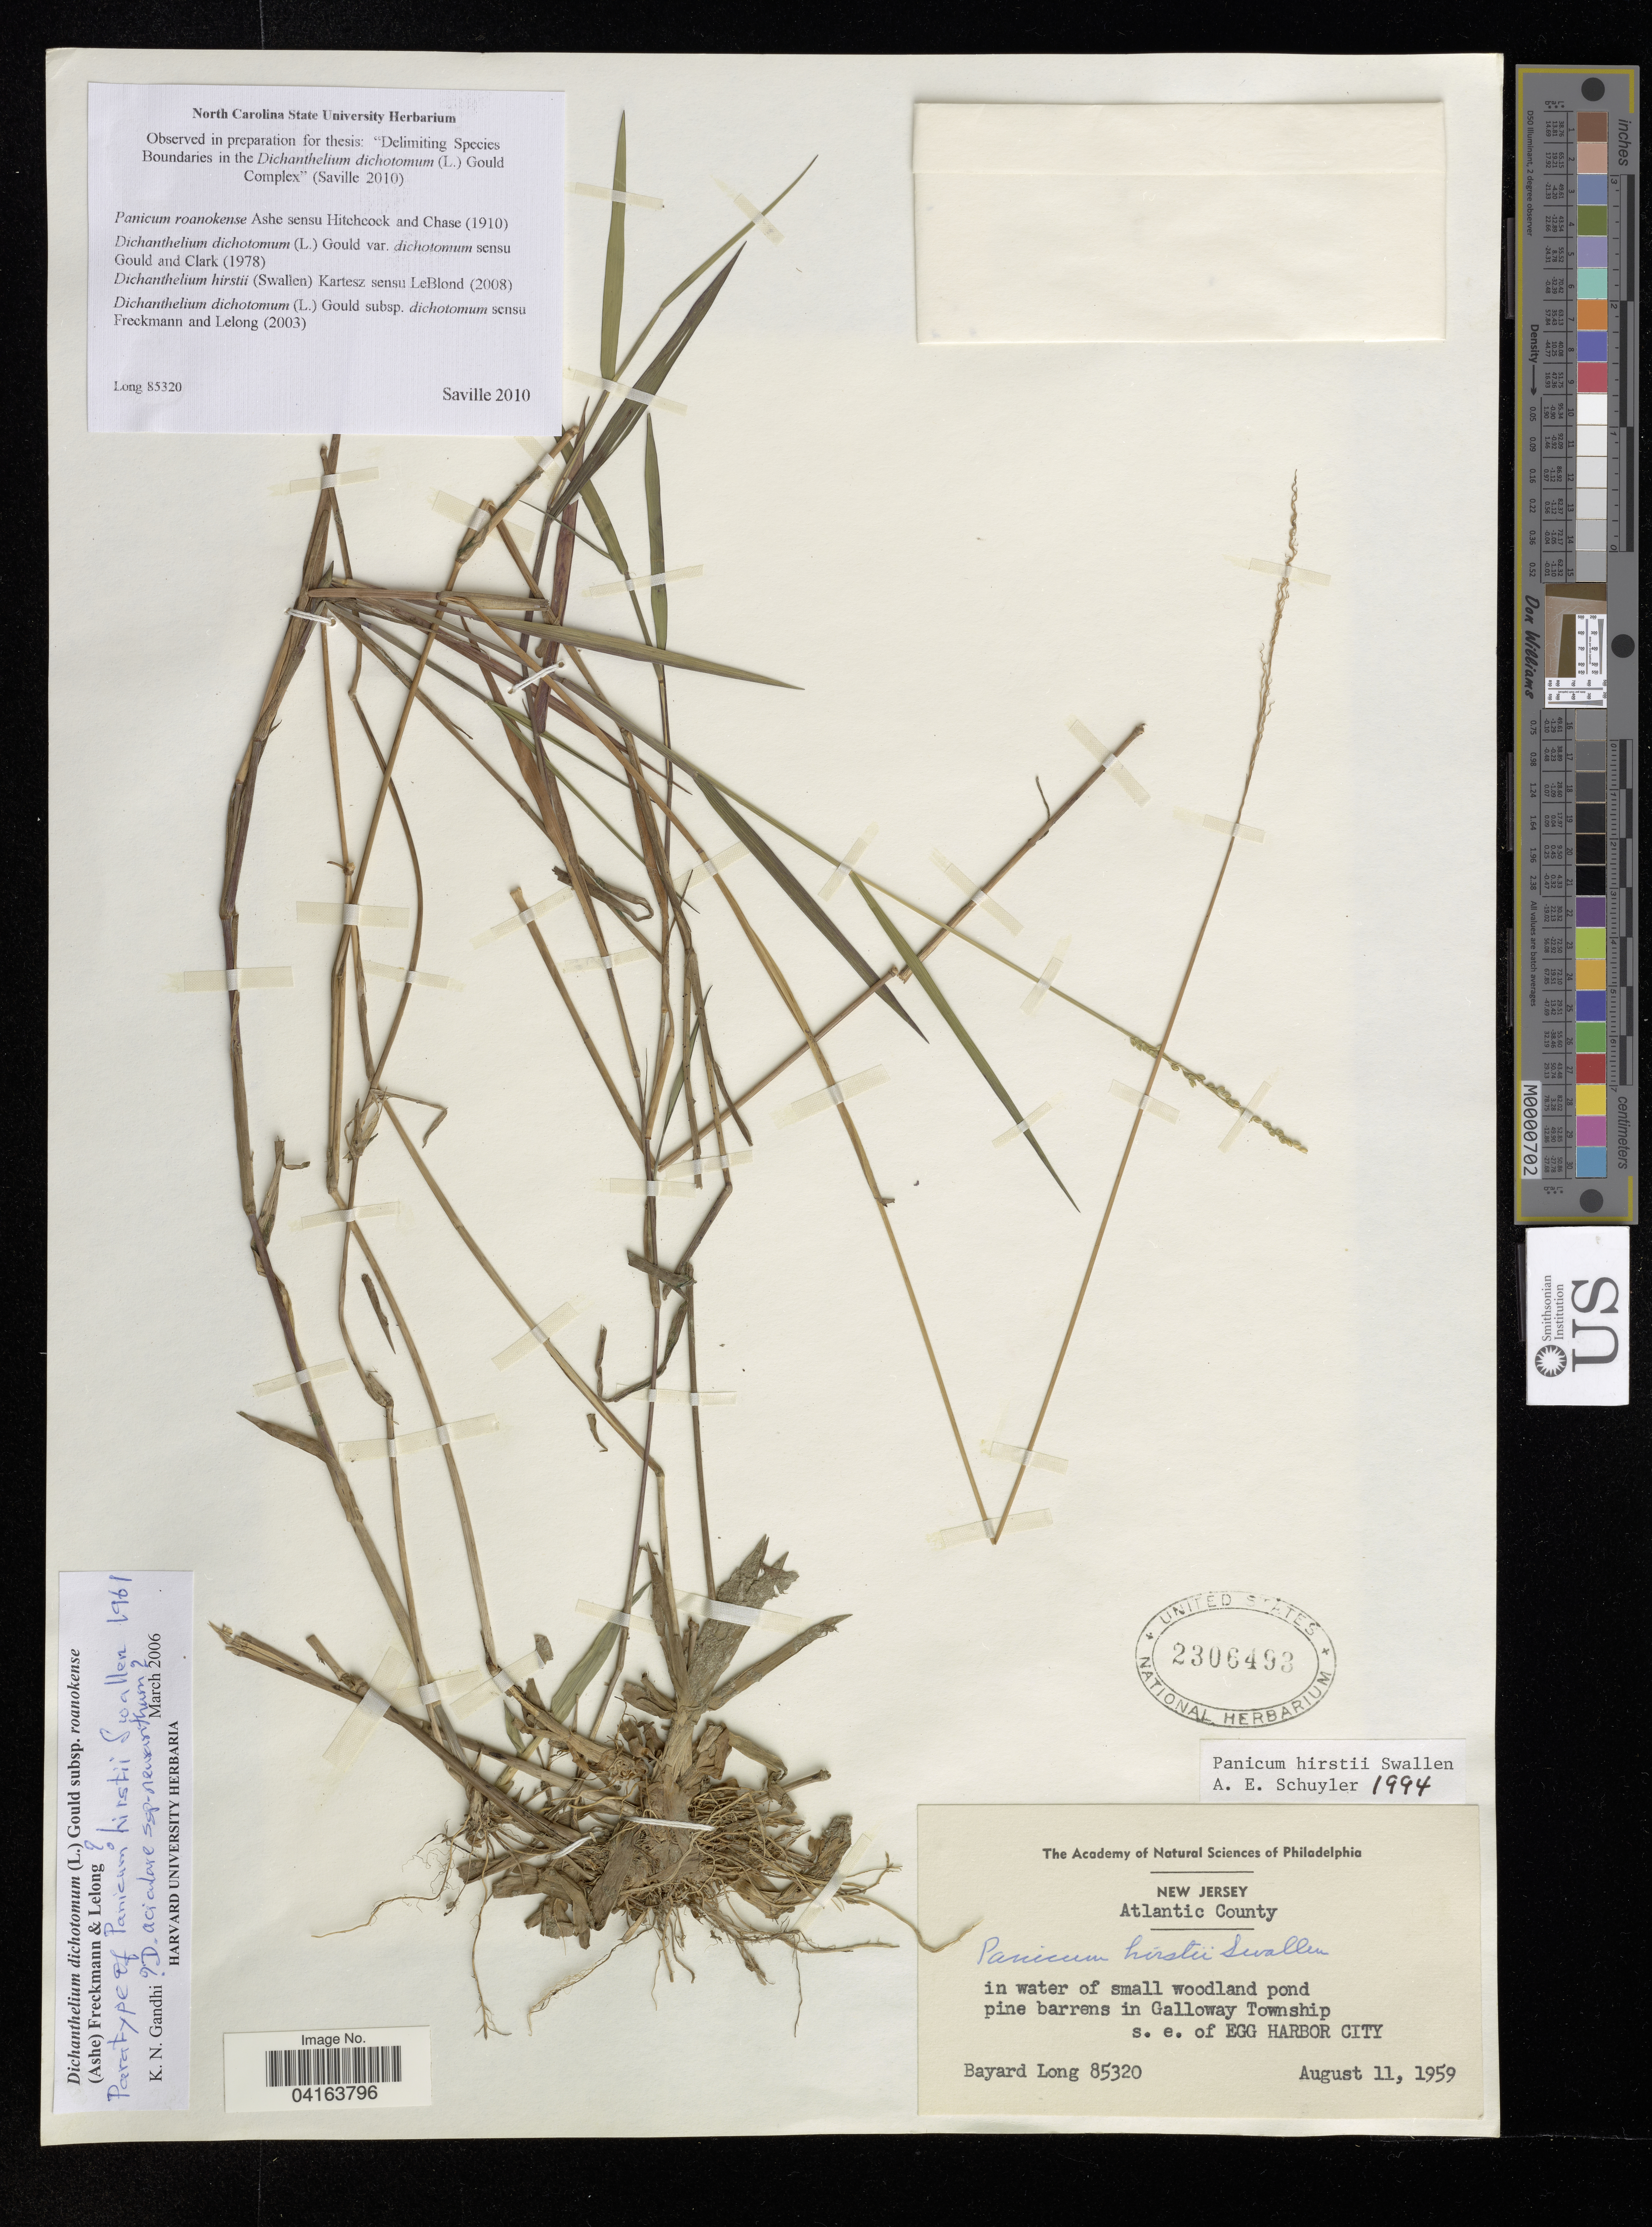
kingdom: Plantae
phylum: Tracheophyta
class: Liliopsida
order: Poales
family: Poaceae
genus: Dichanthelium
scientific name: Dichanthelium dichotomum subsp. roanokense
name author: (Ashe) LeBlond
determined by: Saville, A. C., (NCSC), North Carolina State University (UNITED STATES)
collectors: B. Long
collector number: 85320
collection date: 1959-08-11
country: United States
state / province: New Jersey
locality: Atlantic County. In water of small woodland pond pine barrens in Galloway Township. s. e. of Egg Harbor City.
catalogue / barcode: US 2306493